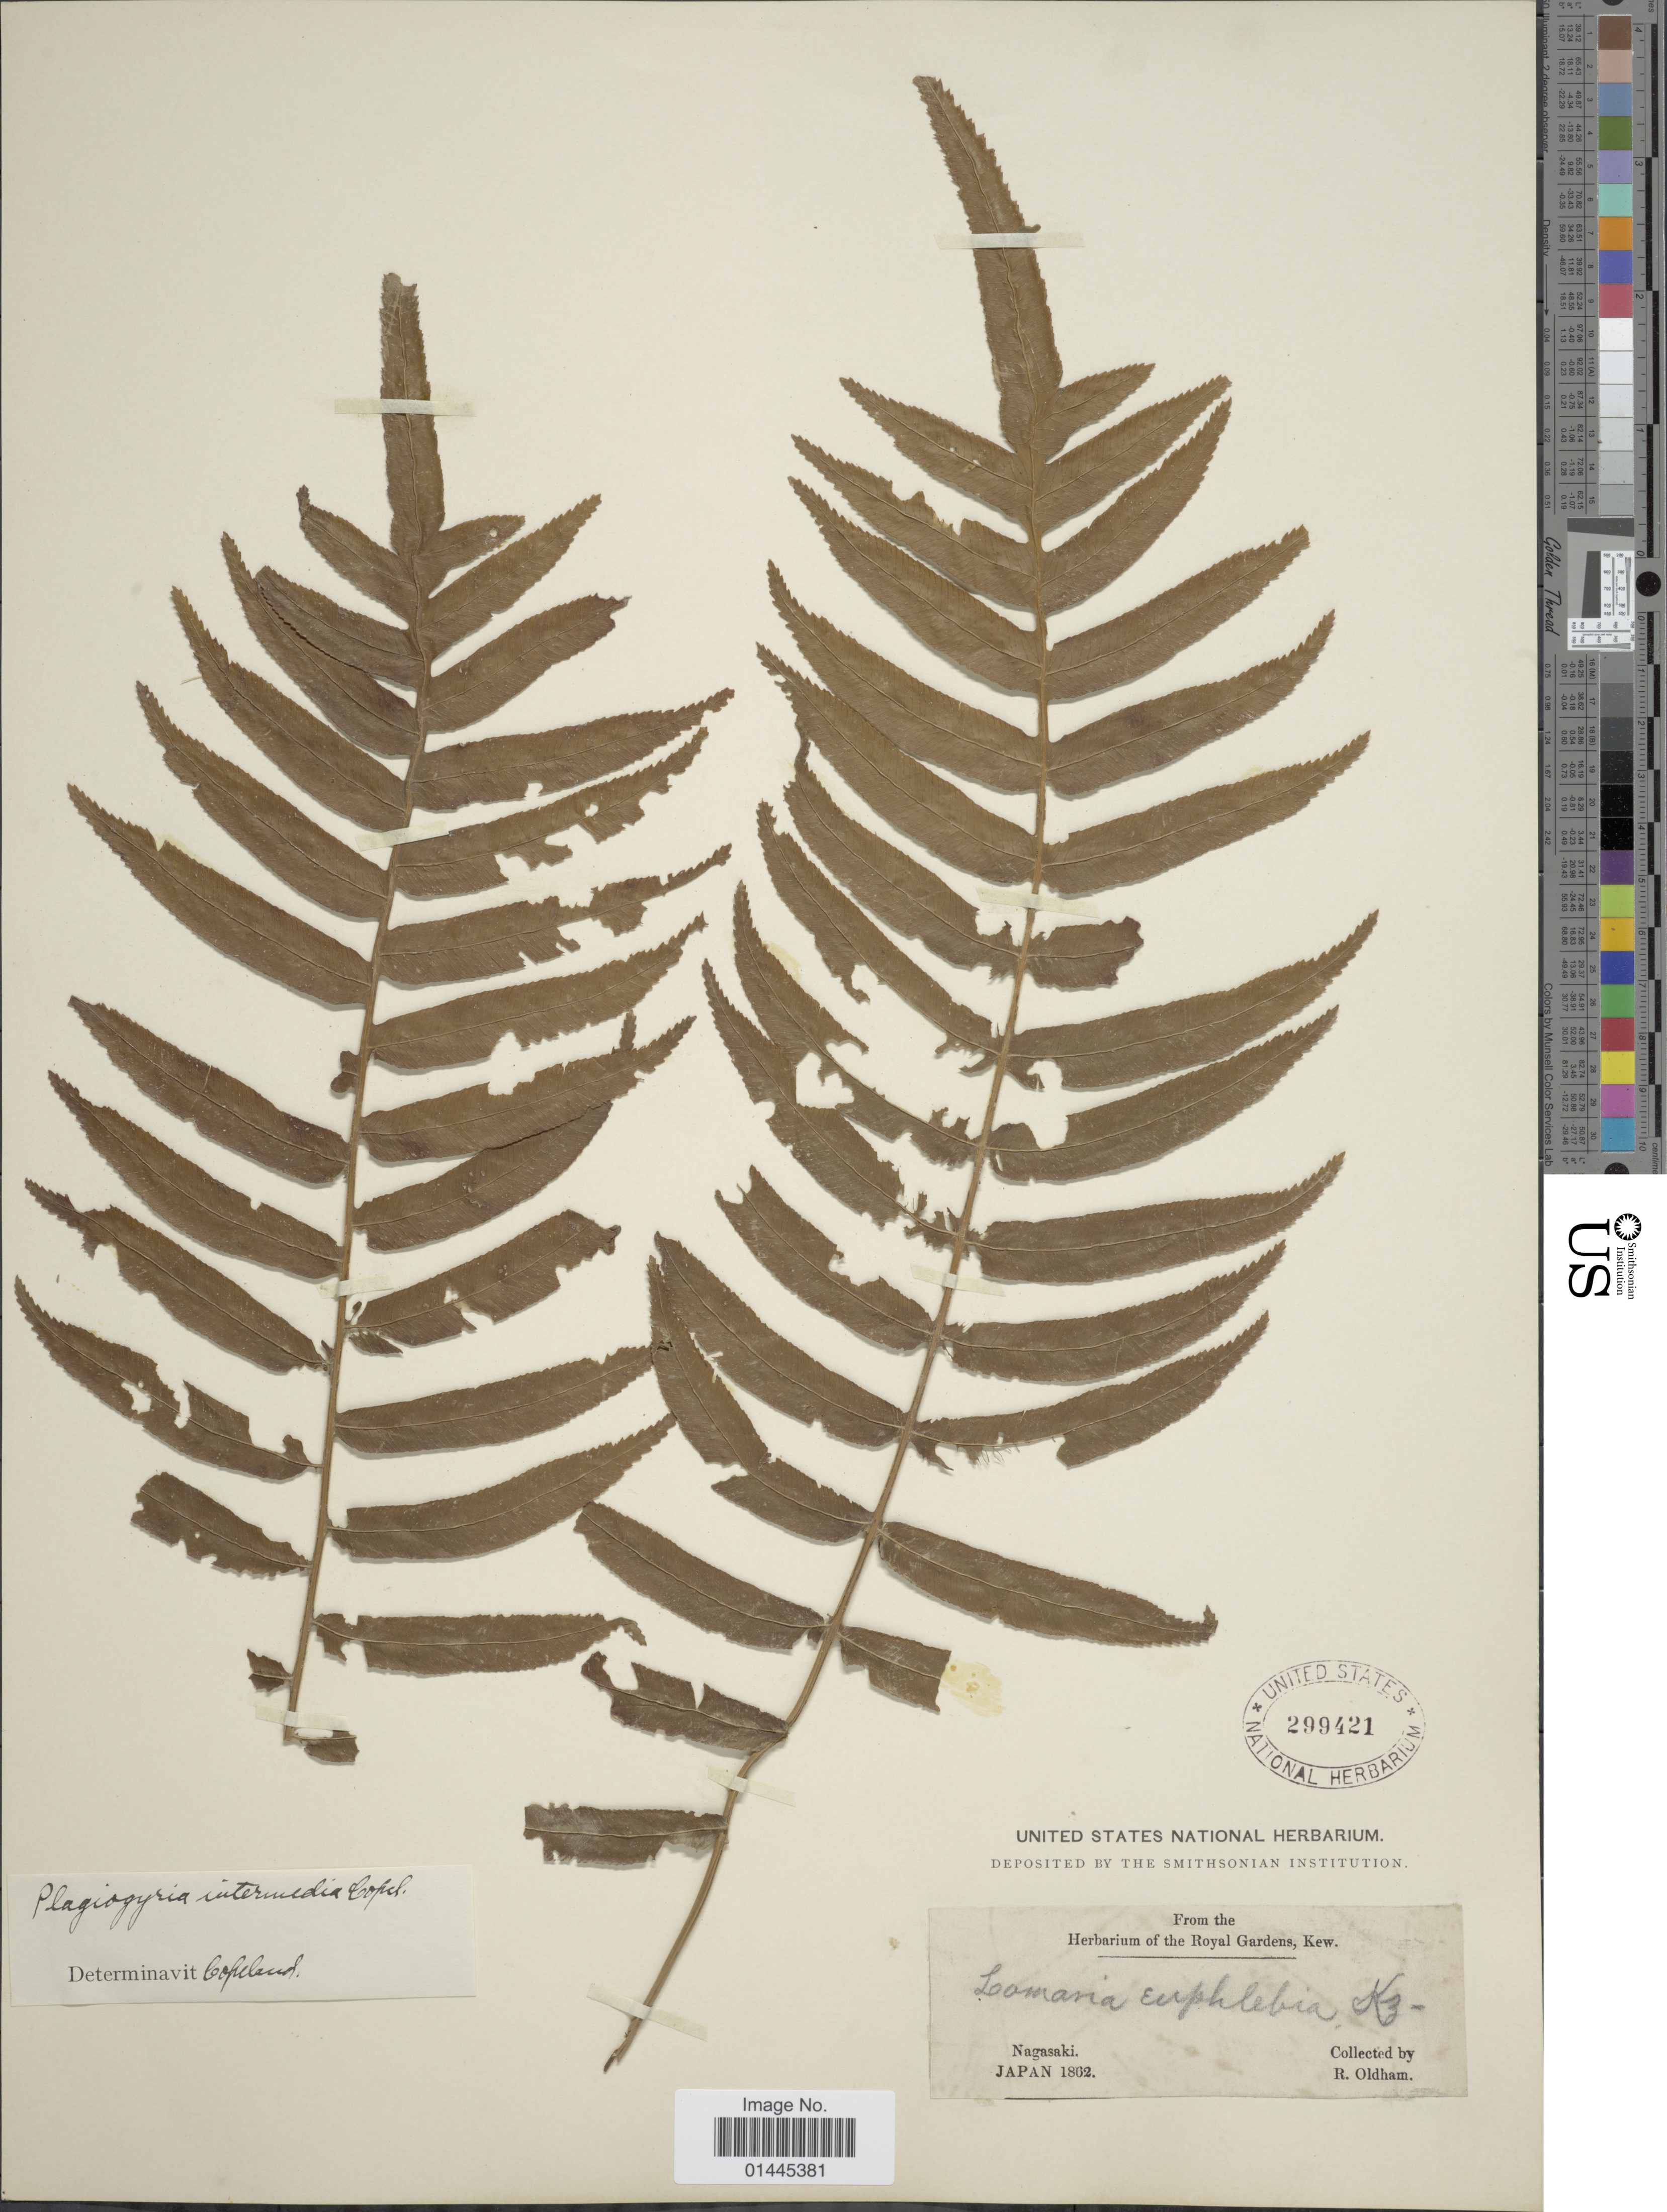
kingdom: Plantae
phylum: Tracheophyta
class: Polypodiopsida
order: Cyatheales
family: Plagiogyriaceae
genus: Plagiogyria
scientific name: Plagiogyria japonica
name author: Nakai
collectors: R. Oldham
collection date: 1862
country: Japan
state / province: Nagasaki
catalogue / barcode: US 299421